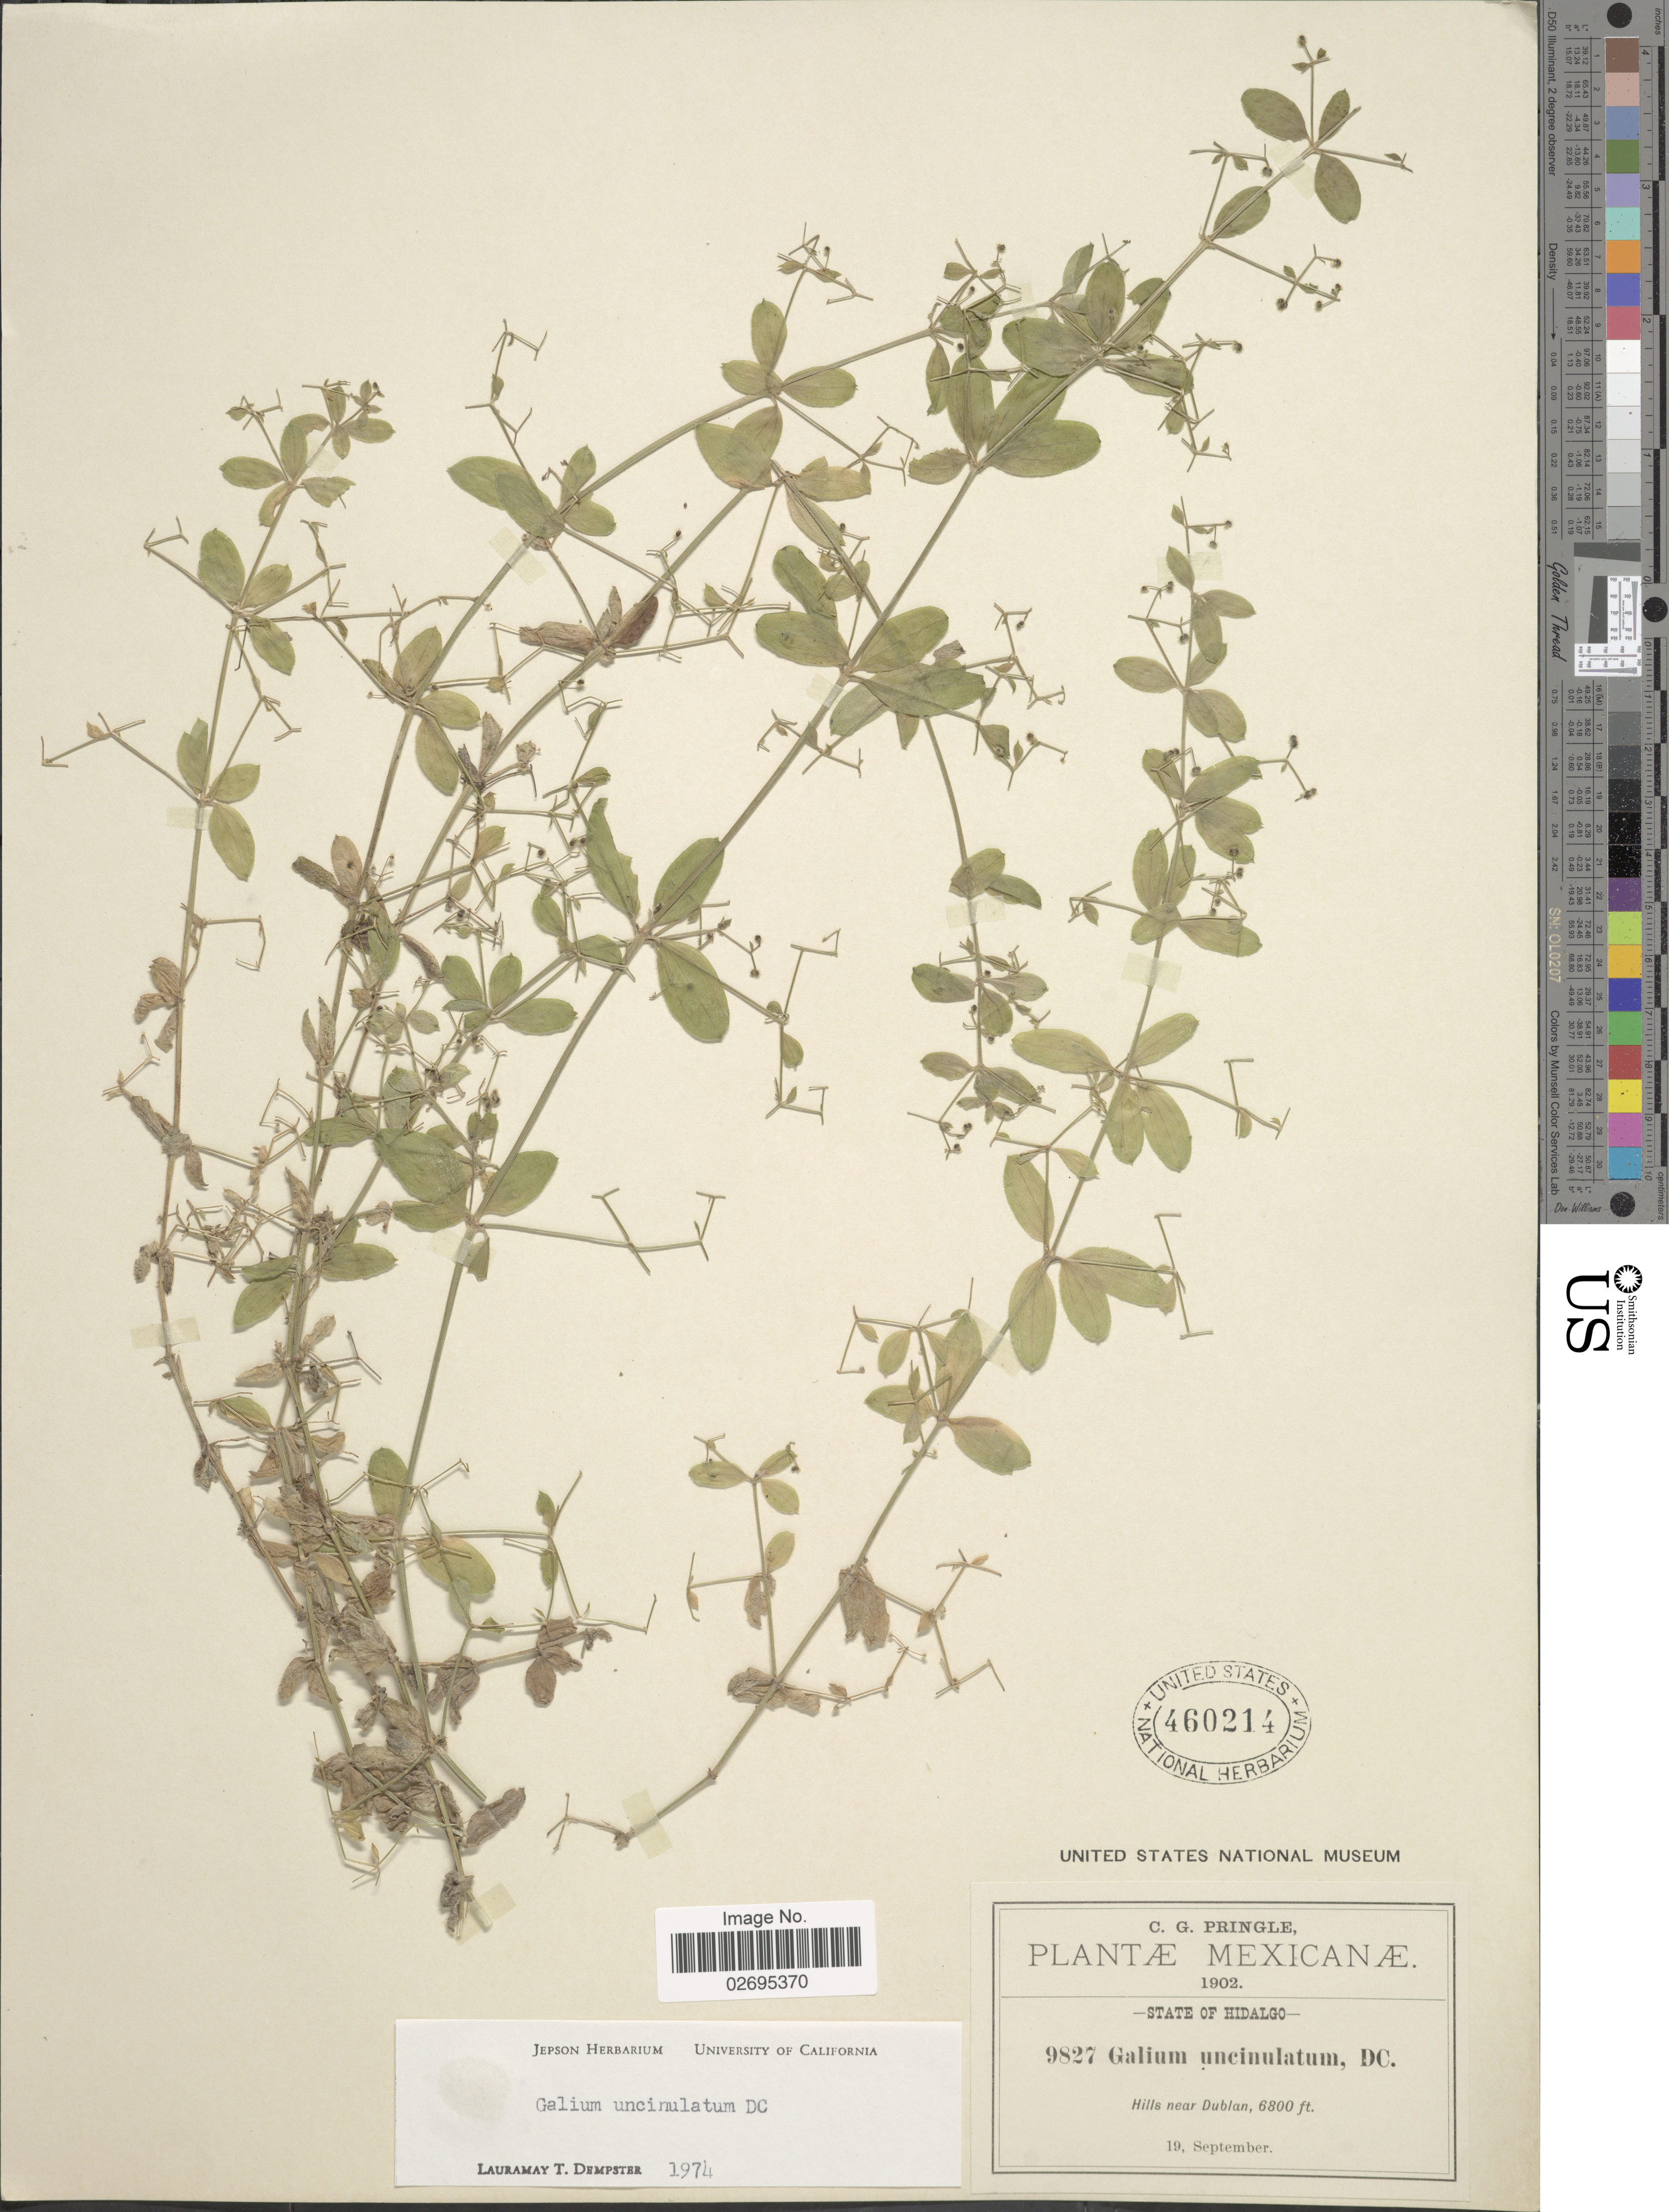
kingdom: Plantae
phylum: Tracheophyta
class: Magnoliopsida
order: Gentianales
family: Rubiaceae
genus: Galium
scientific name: Galium uncinulatum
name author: DC.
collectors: C. G. Pringle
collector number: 9827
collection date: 1902-09-19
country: Mexico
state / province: Hidalgo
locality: Hills near Dublan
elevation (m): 2073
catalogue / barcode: US 460214